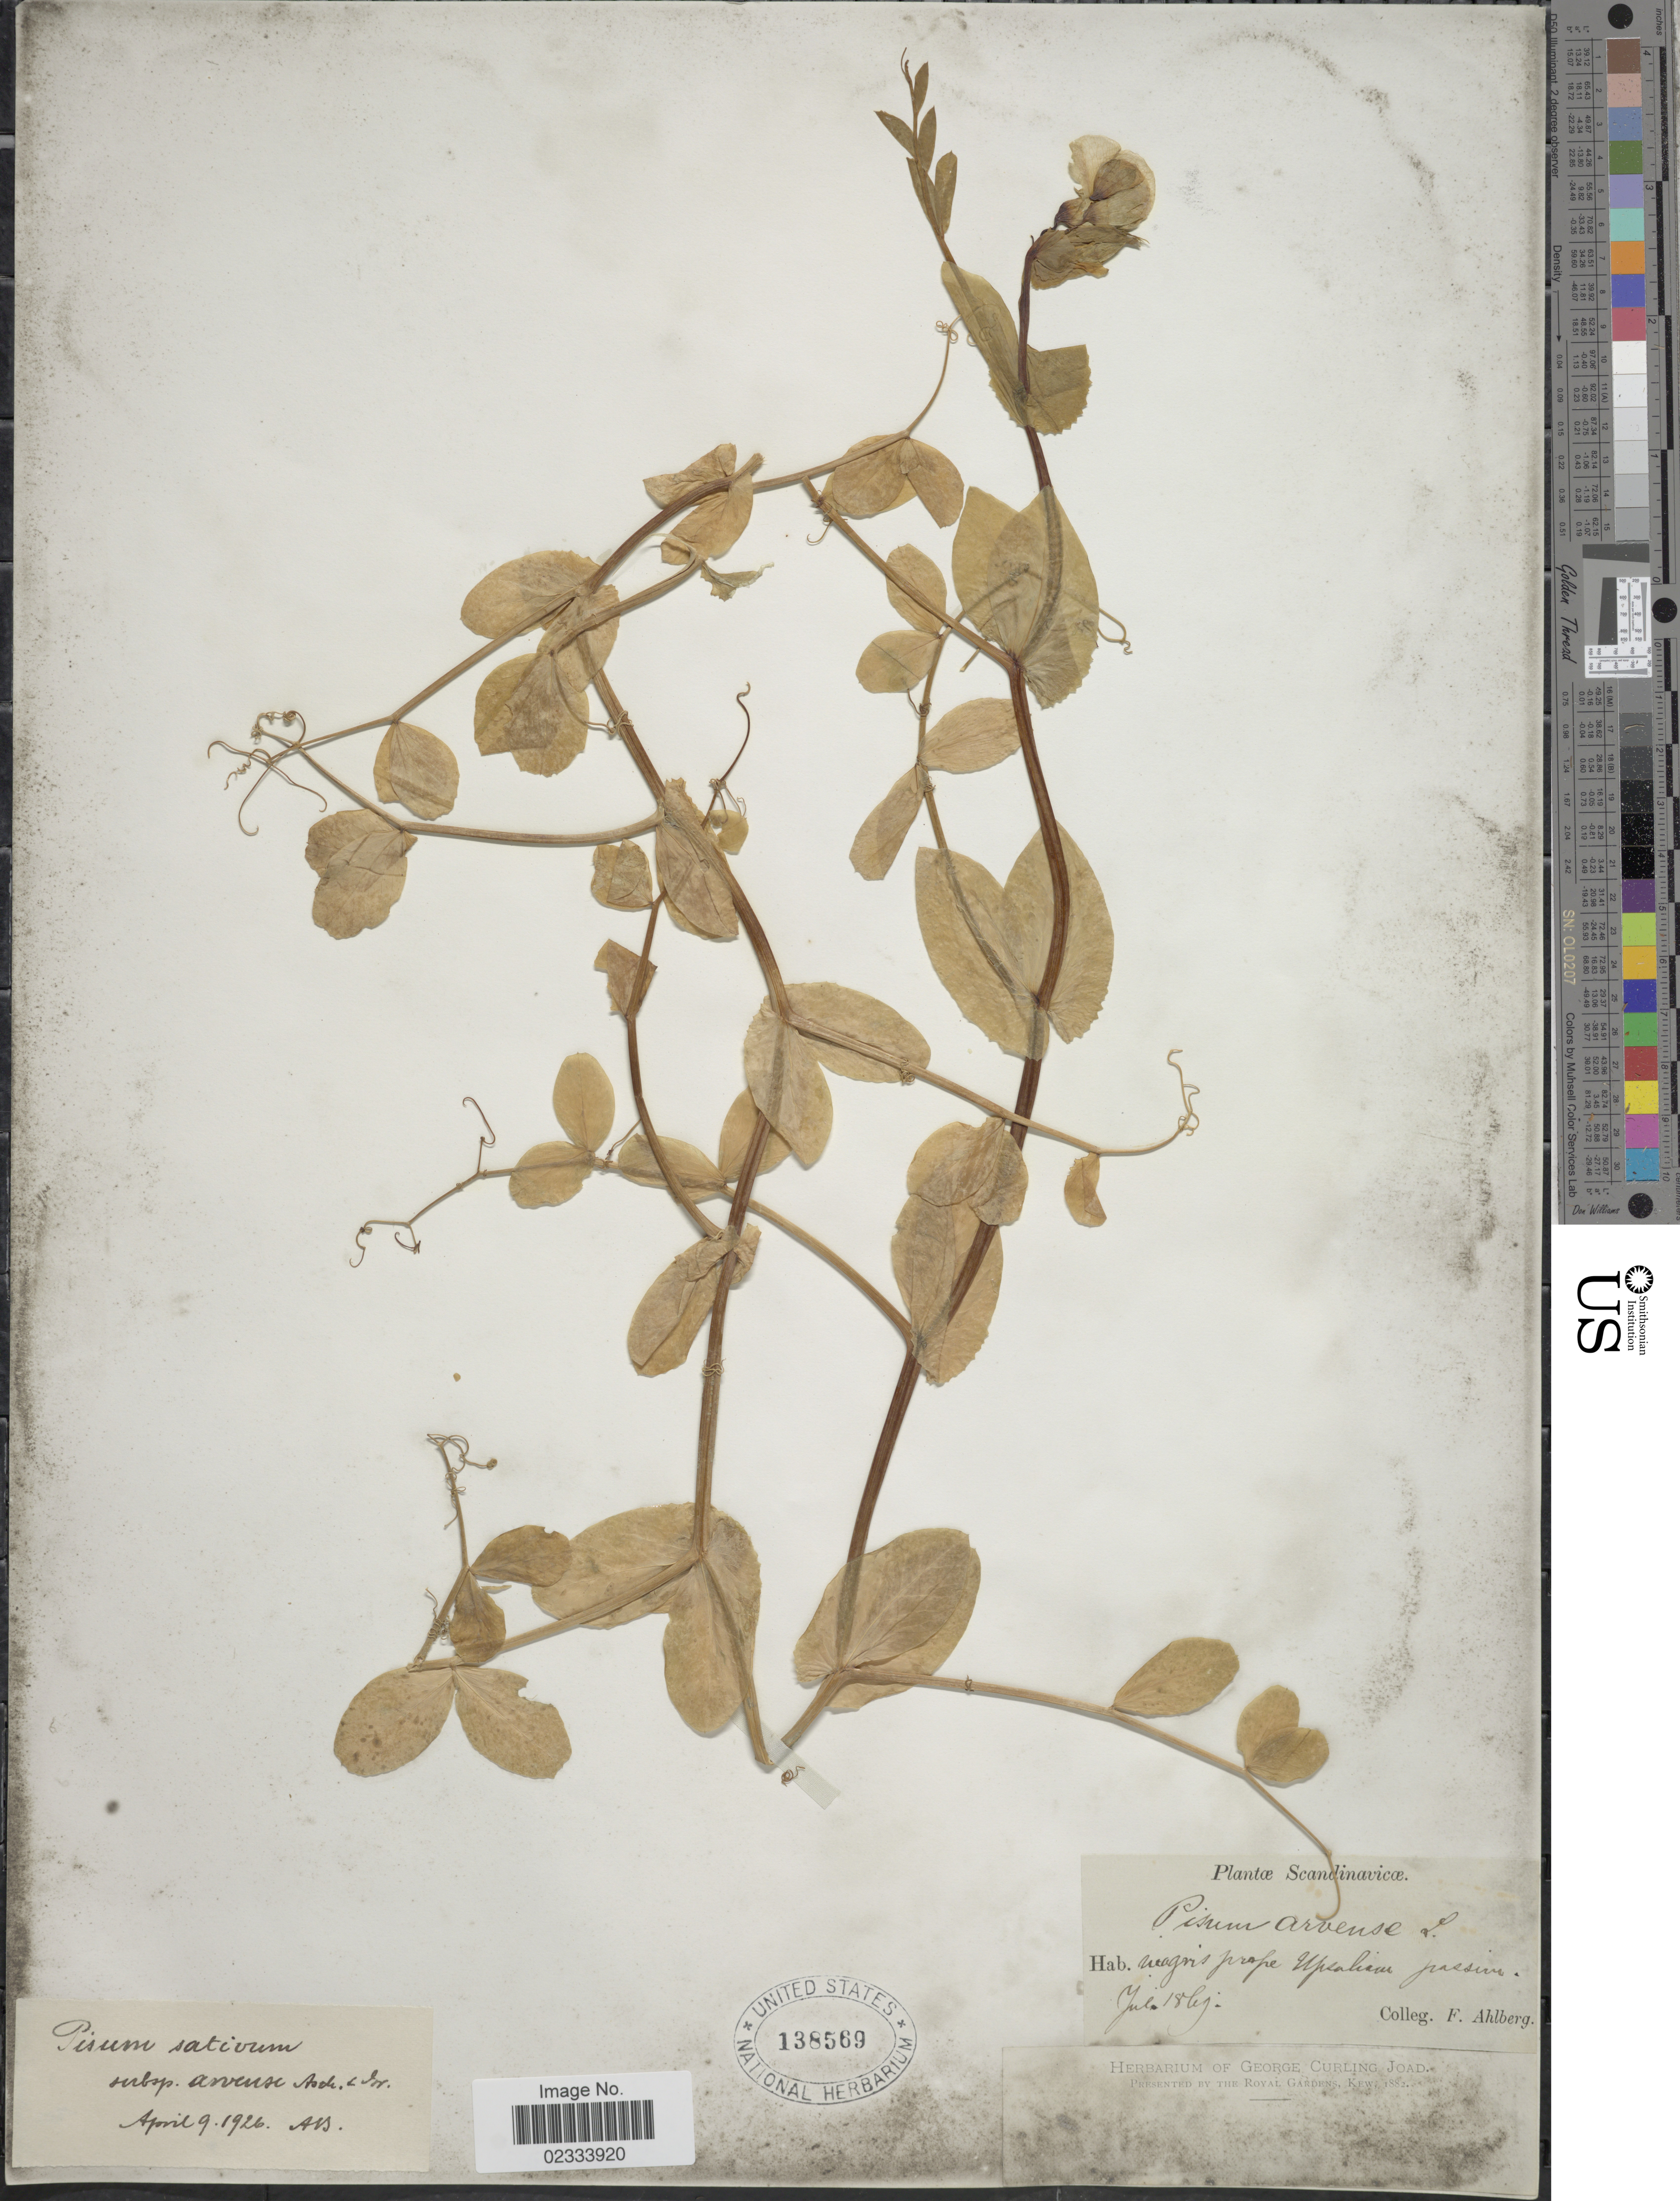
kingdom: Plantae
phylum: Tracheophyta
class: Magnoliopsida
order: Fabales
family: Fabaceae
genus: Pisum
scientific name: Pisum sativum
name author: L.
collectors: F. Ahlberg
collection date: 1869-07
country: Sweden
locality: Scandinavicae, niagris prope Upsalim passim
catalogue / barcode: US 138569